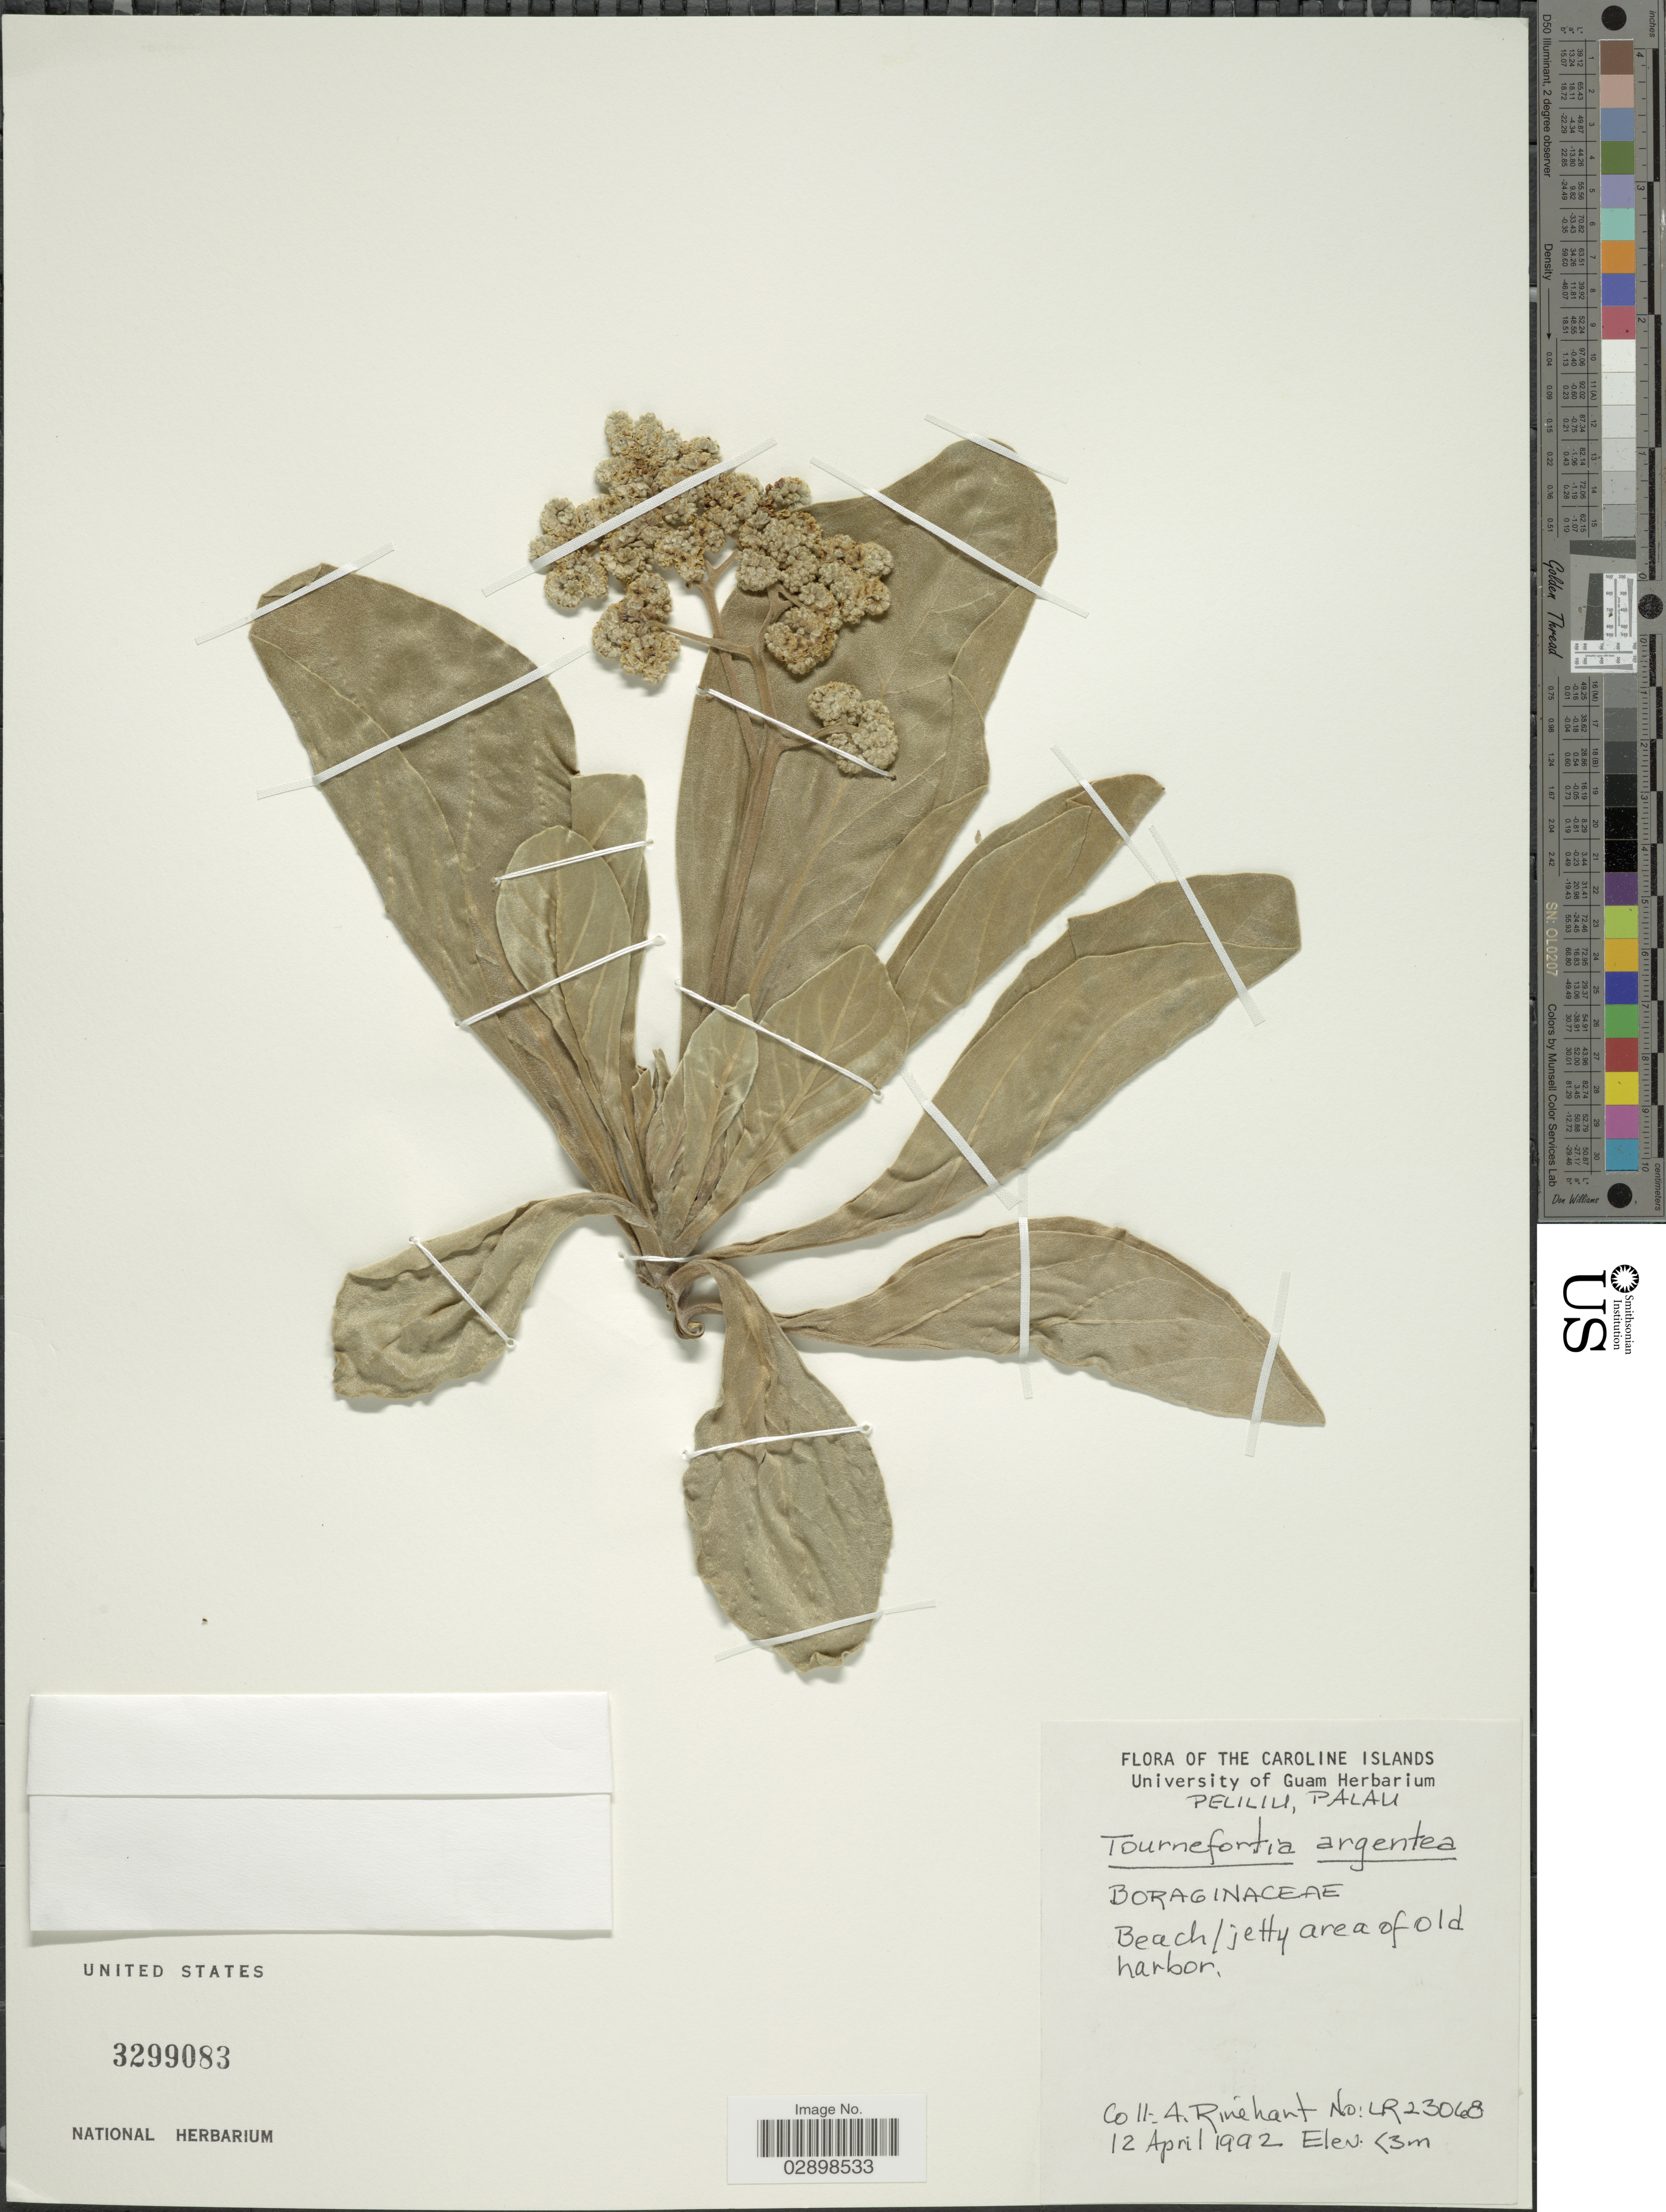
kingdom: Plantae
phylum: Tracheophyta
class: Magnoliopsida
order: Boraginales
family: Heliotropiaceae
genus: Heliotropium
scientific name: Heliotropium arboreum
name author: (Blanco) Mabberley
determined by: Wagner, W. L., (BOT), Smithsonian Institution - National Museum of Natural History (UNITED STATES)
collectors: A. Rinehart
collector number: LR23068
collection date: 1992-04-12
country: Palau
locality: Caroline Islands. Peliliu, Palau. Beach/jetty are of old harbor.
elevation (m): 3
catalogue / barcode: US 3299083